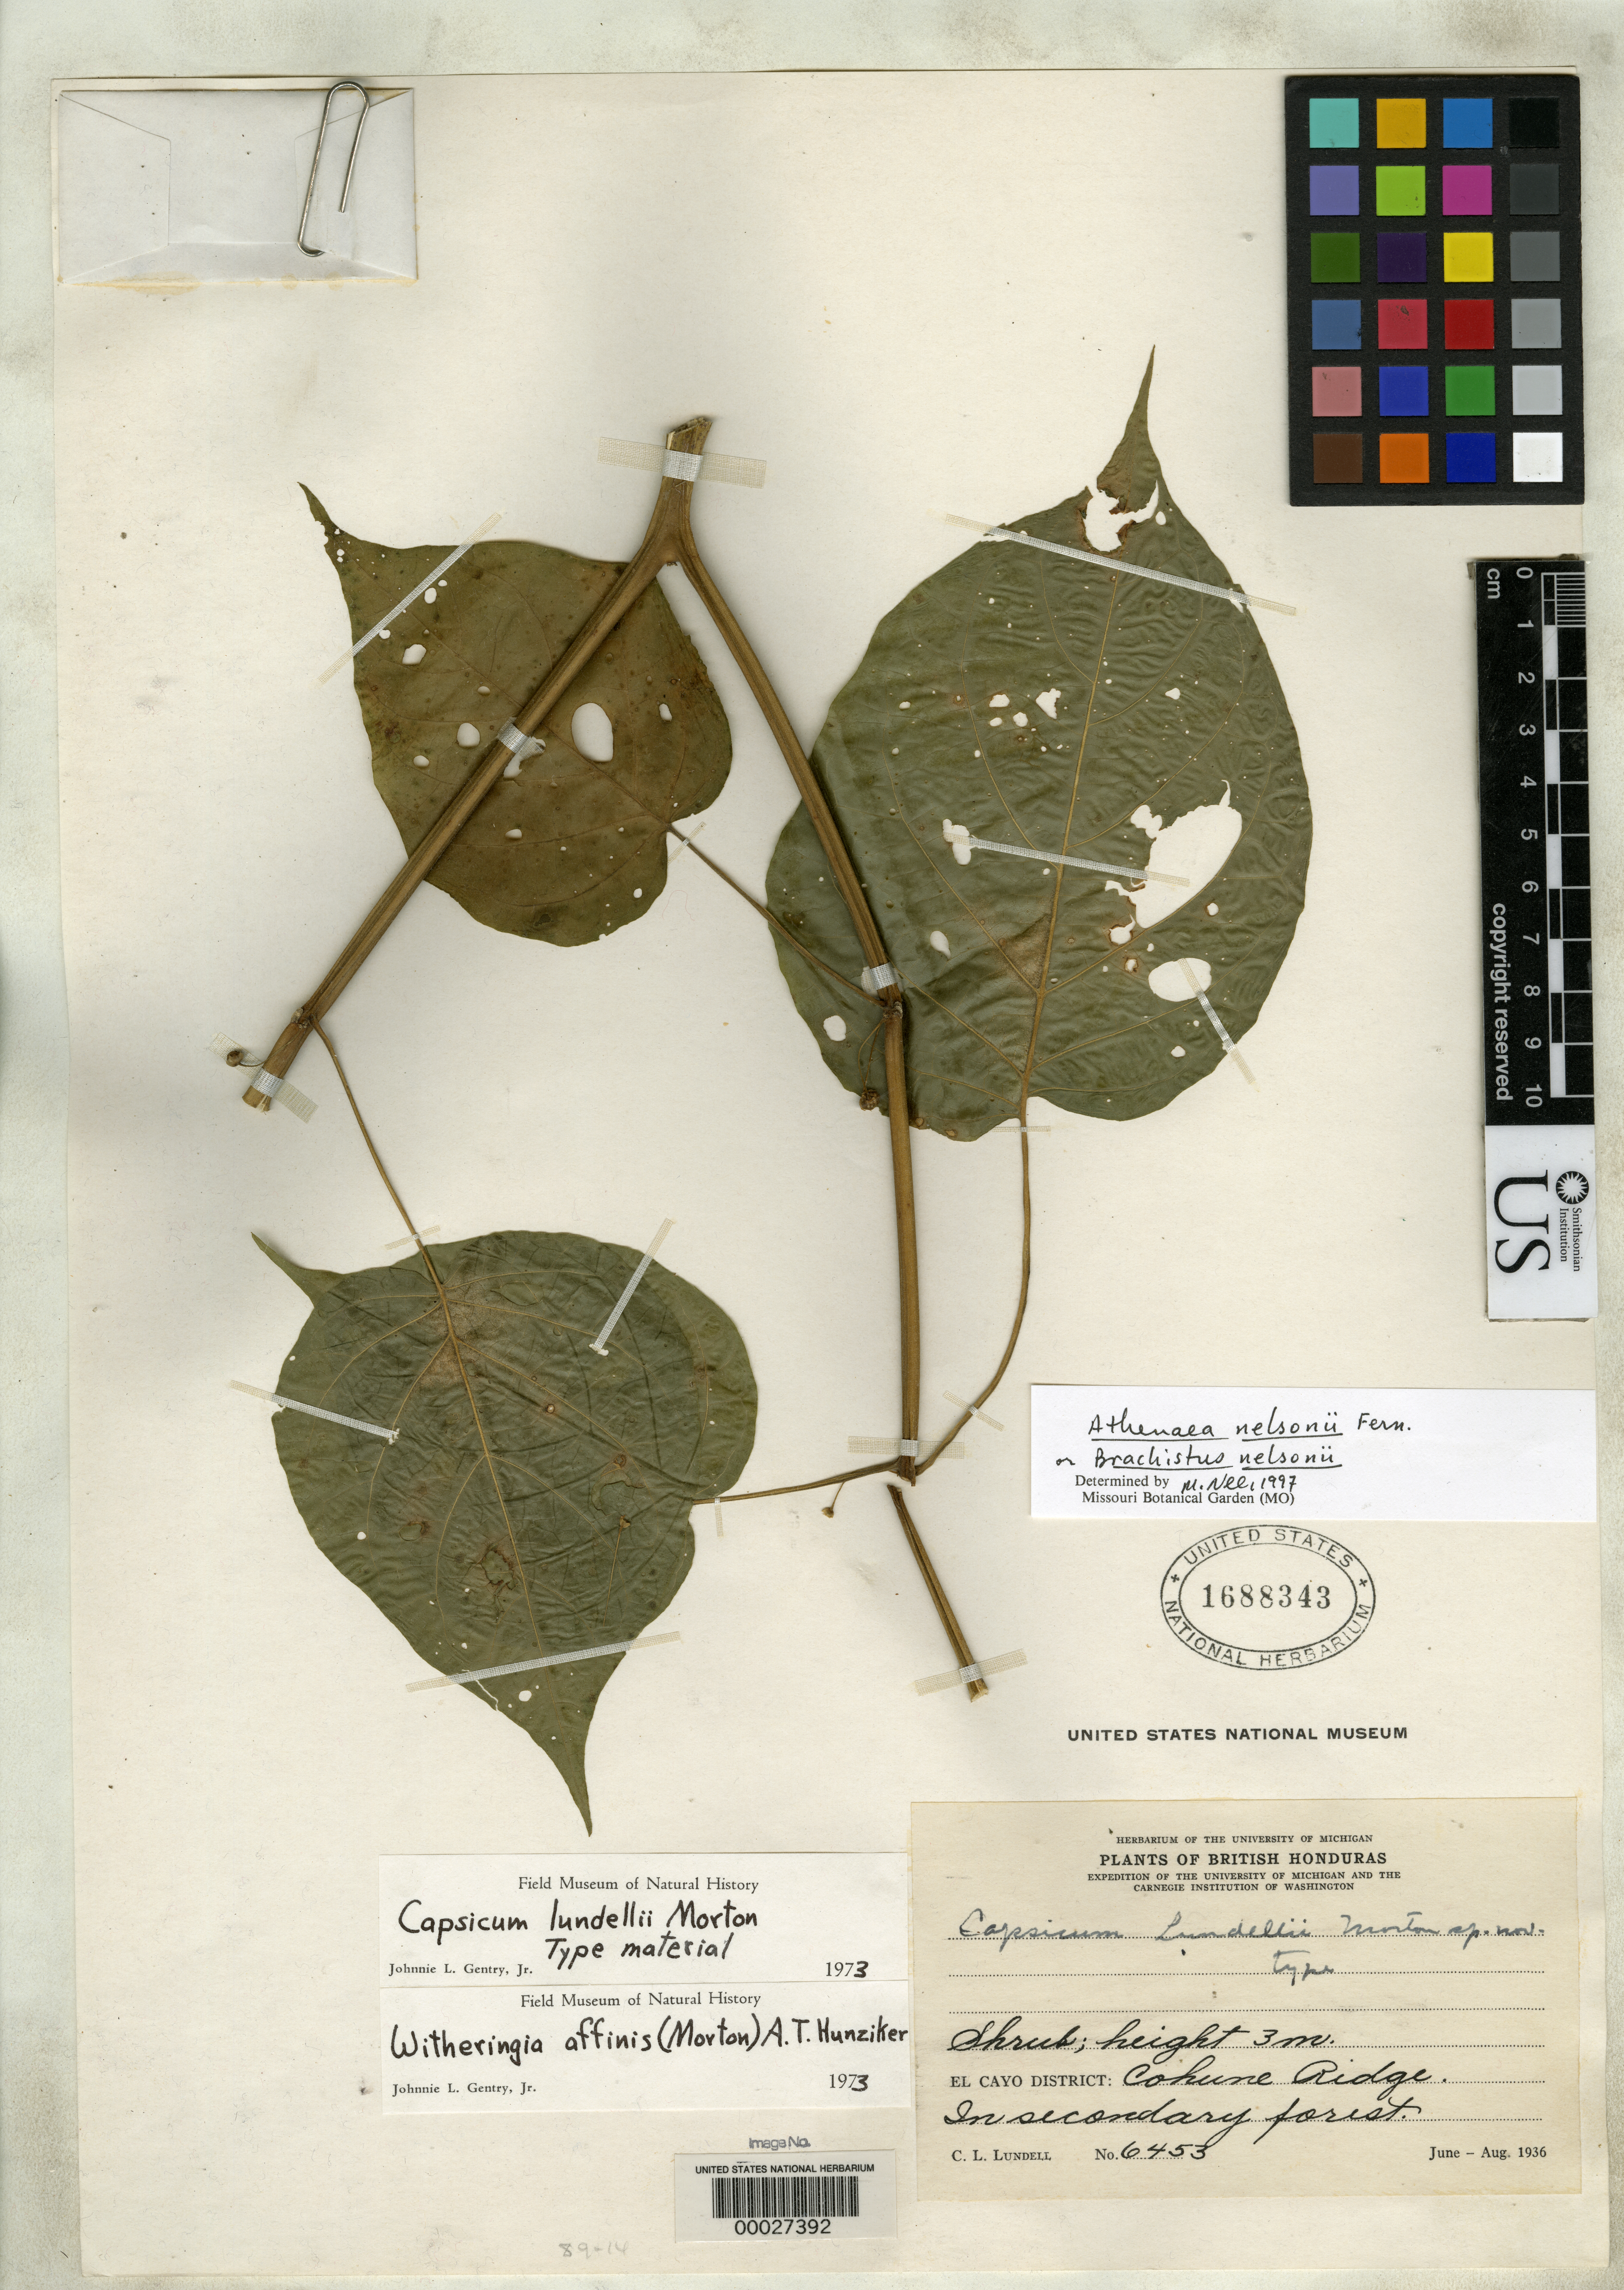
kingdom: Plantae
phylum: Tracheophyta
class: Magnoliopsida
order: Solanales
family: Solanaceae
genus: Capsicum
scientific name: Capsicum lundellii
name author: C.V. Morton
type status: Holotype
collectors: C. L. Lundell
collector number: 6453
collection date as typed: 10 Jul 1936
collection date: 1936-07-10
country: Belize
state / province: Cayo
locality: Cohune Ridge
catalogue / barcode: US 1688343